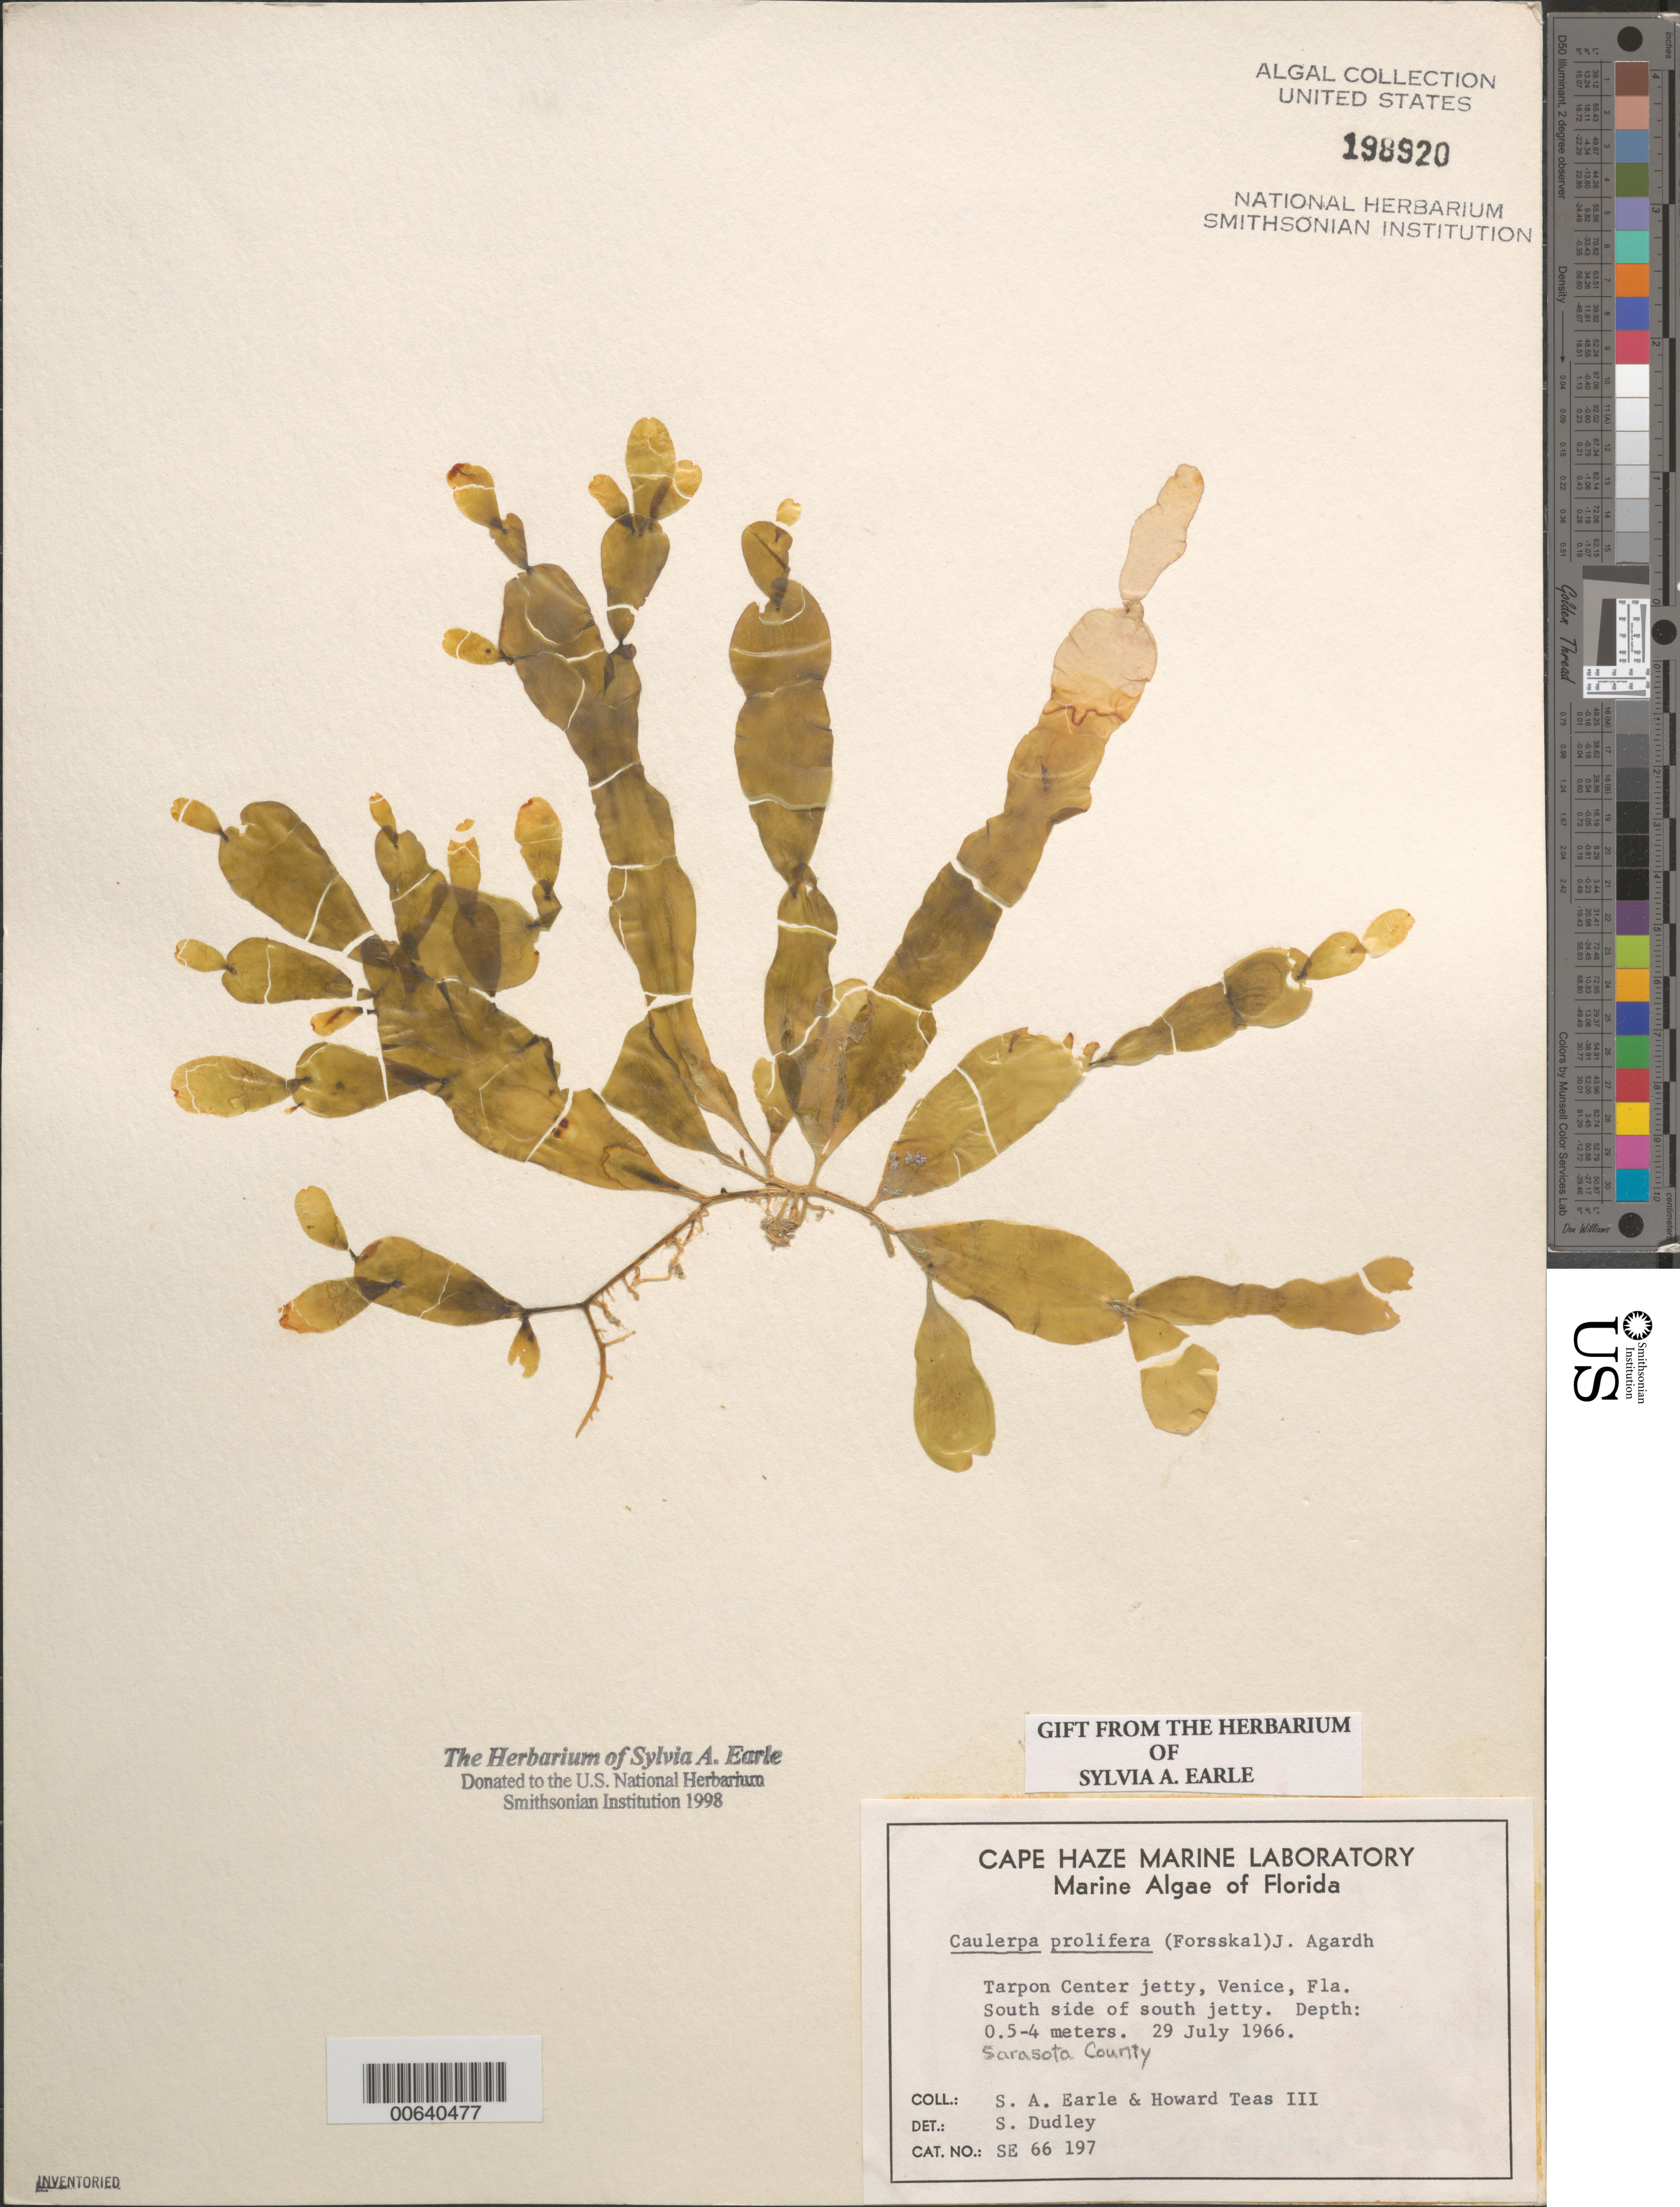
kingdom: Plantae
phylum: Chlorophyta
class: Ulvophyceae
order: Bryopsidales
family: Caulerpaceae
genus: Caulerpa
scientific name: Caulerpa prolifera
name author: (Forssk.) J.V.Lamouroux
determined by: Dudley, S.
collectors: S. A. Earle & H. Teas III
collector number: Se 66197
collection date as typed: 29 Jul 1966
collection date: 1966-07-29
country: United States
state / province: Florida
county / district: Sarasota County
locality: Tarpon Center jetty, Venice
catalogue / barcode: US 198920